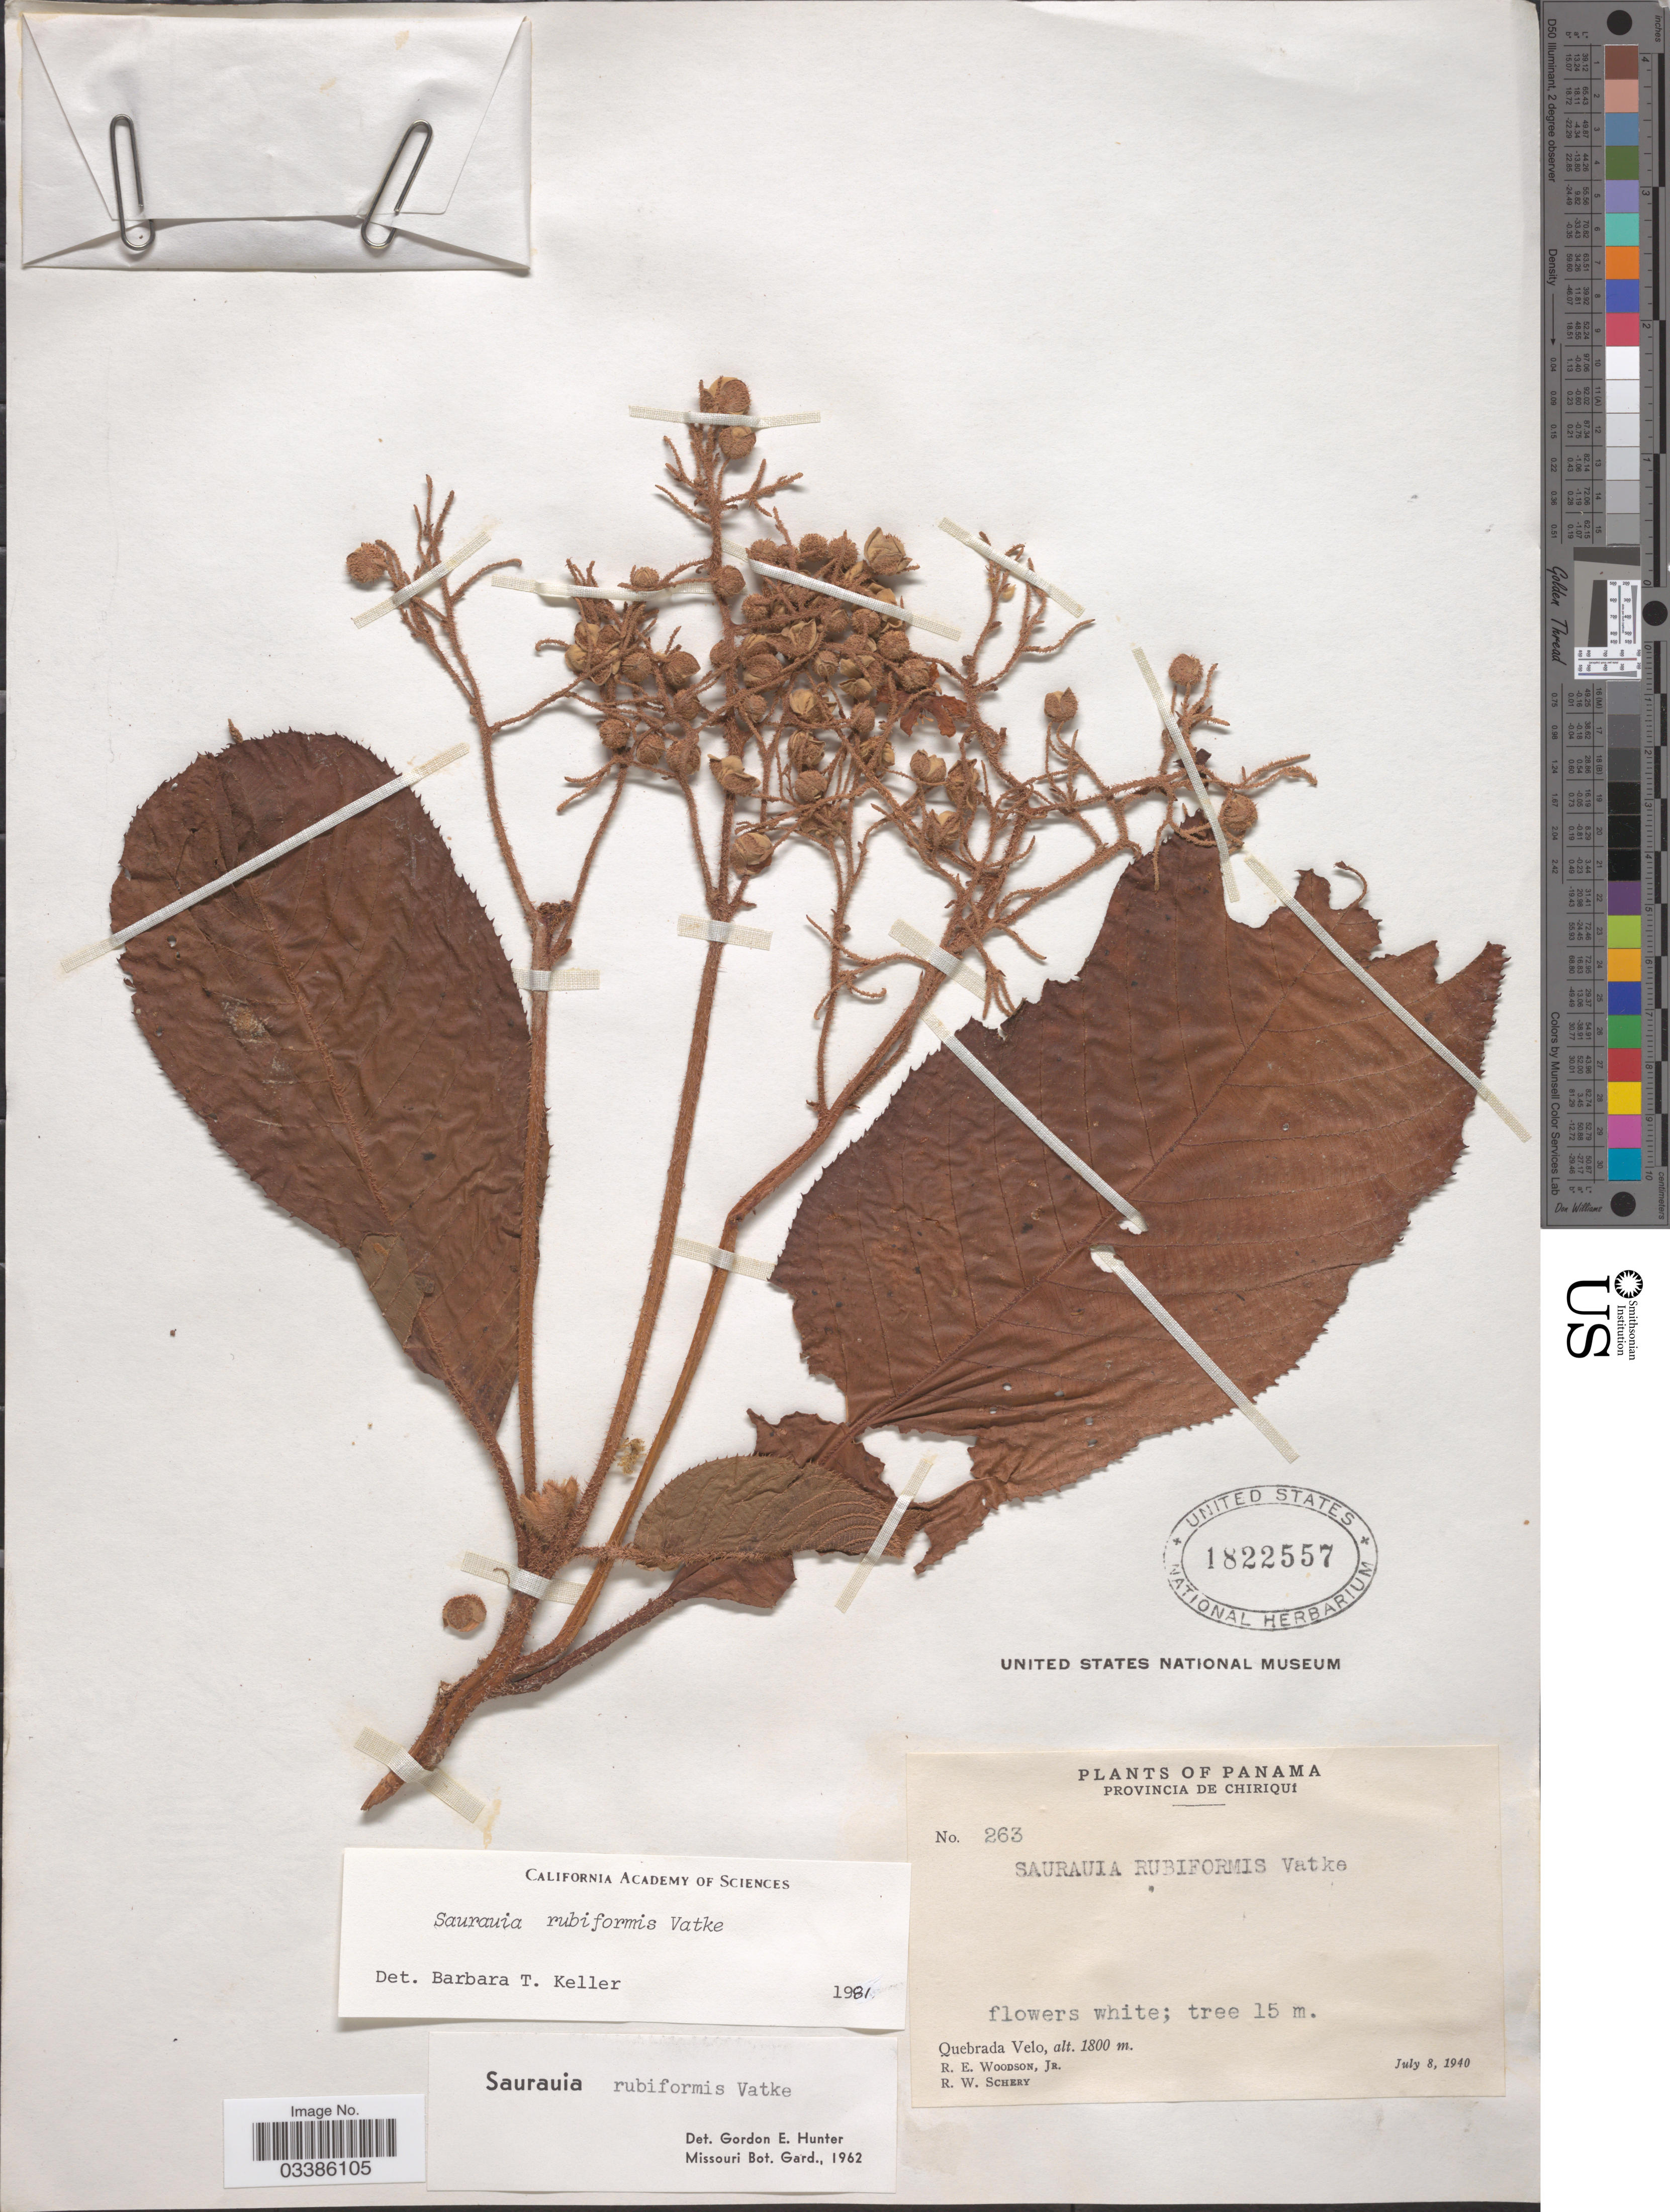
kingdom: Plantae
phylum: Tracheophyta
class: Magnoliopsida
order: Ericales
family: Actinidiaceae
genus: Saurauia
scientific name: Saurauia rubiformis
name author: Vatke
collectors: R. E. Woodson & R. W. Schery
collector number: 263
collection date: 1940-07-08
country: Panama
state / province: Chiriqui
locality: Quebrada Velo.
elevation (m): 1800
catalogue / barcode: US 1822557